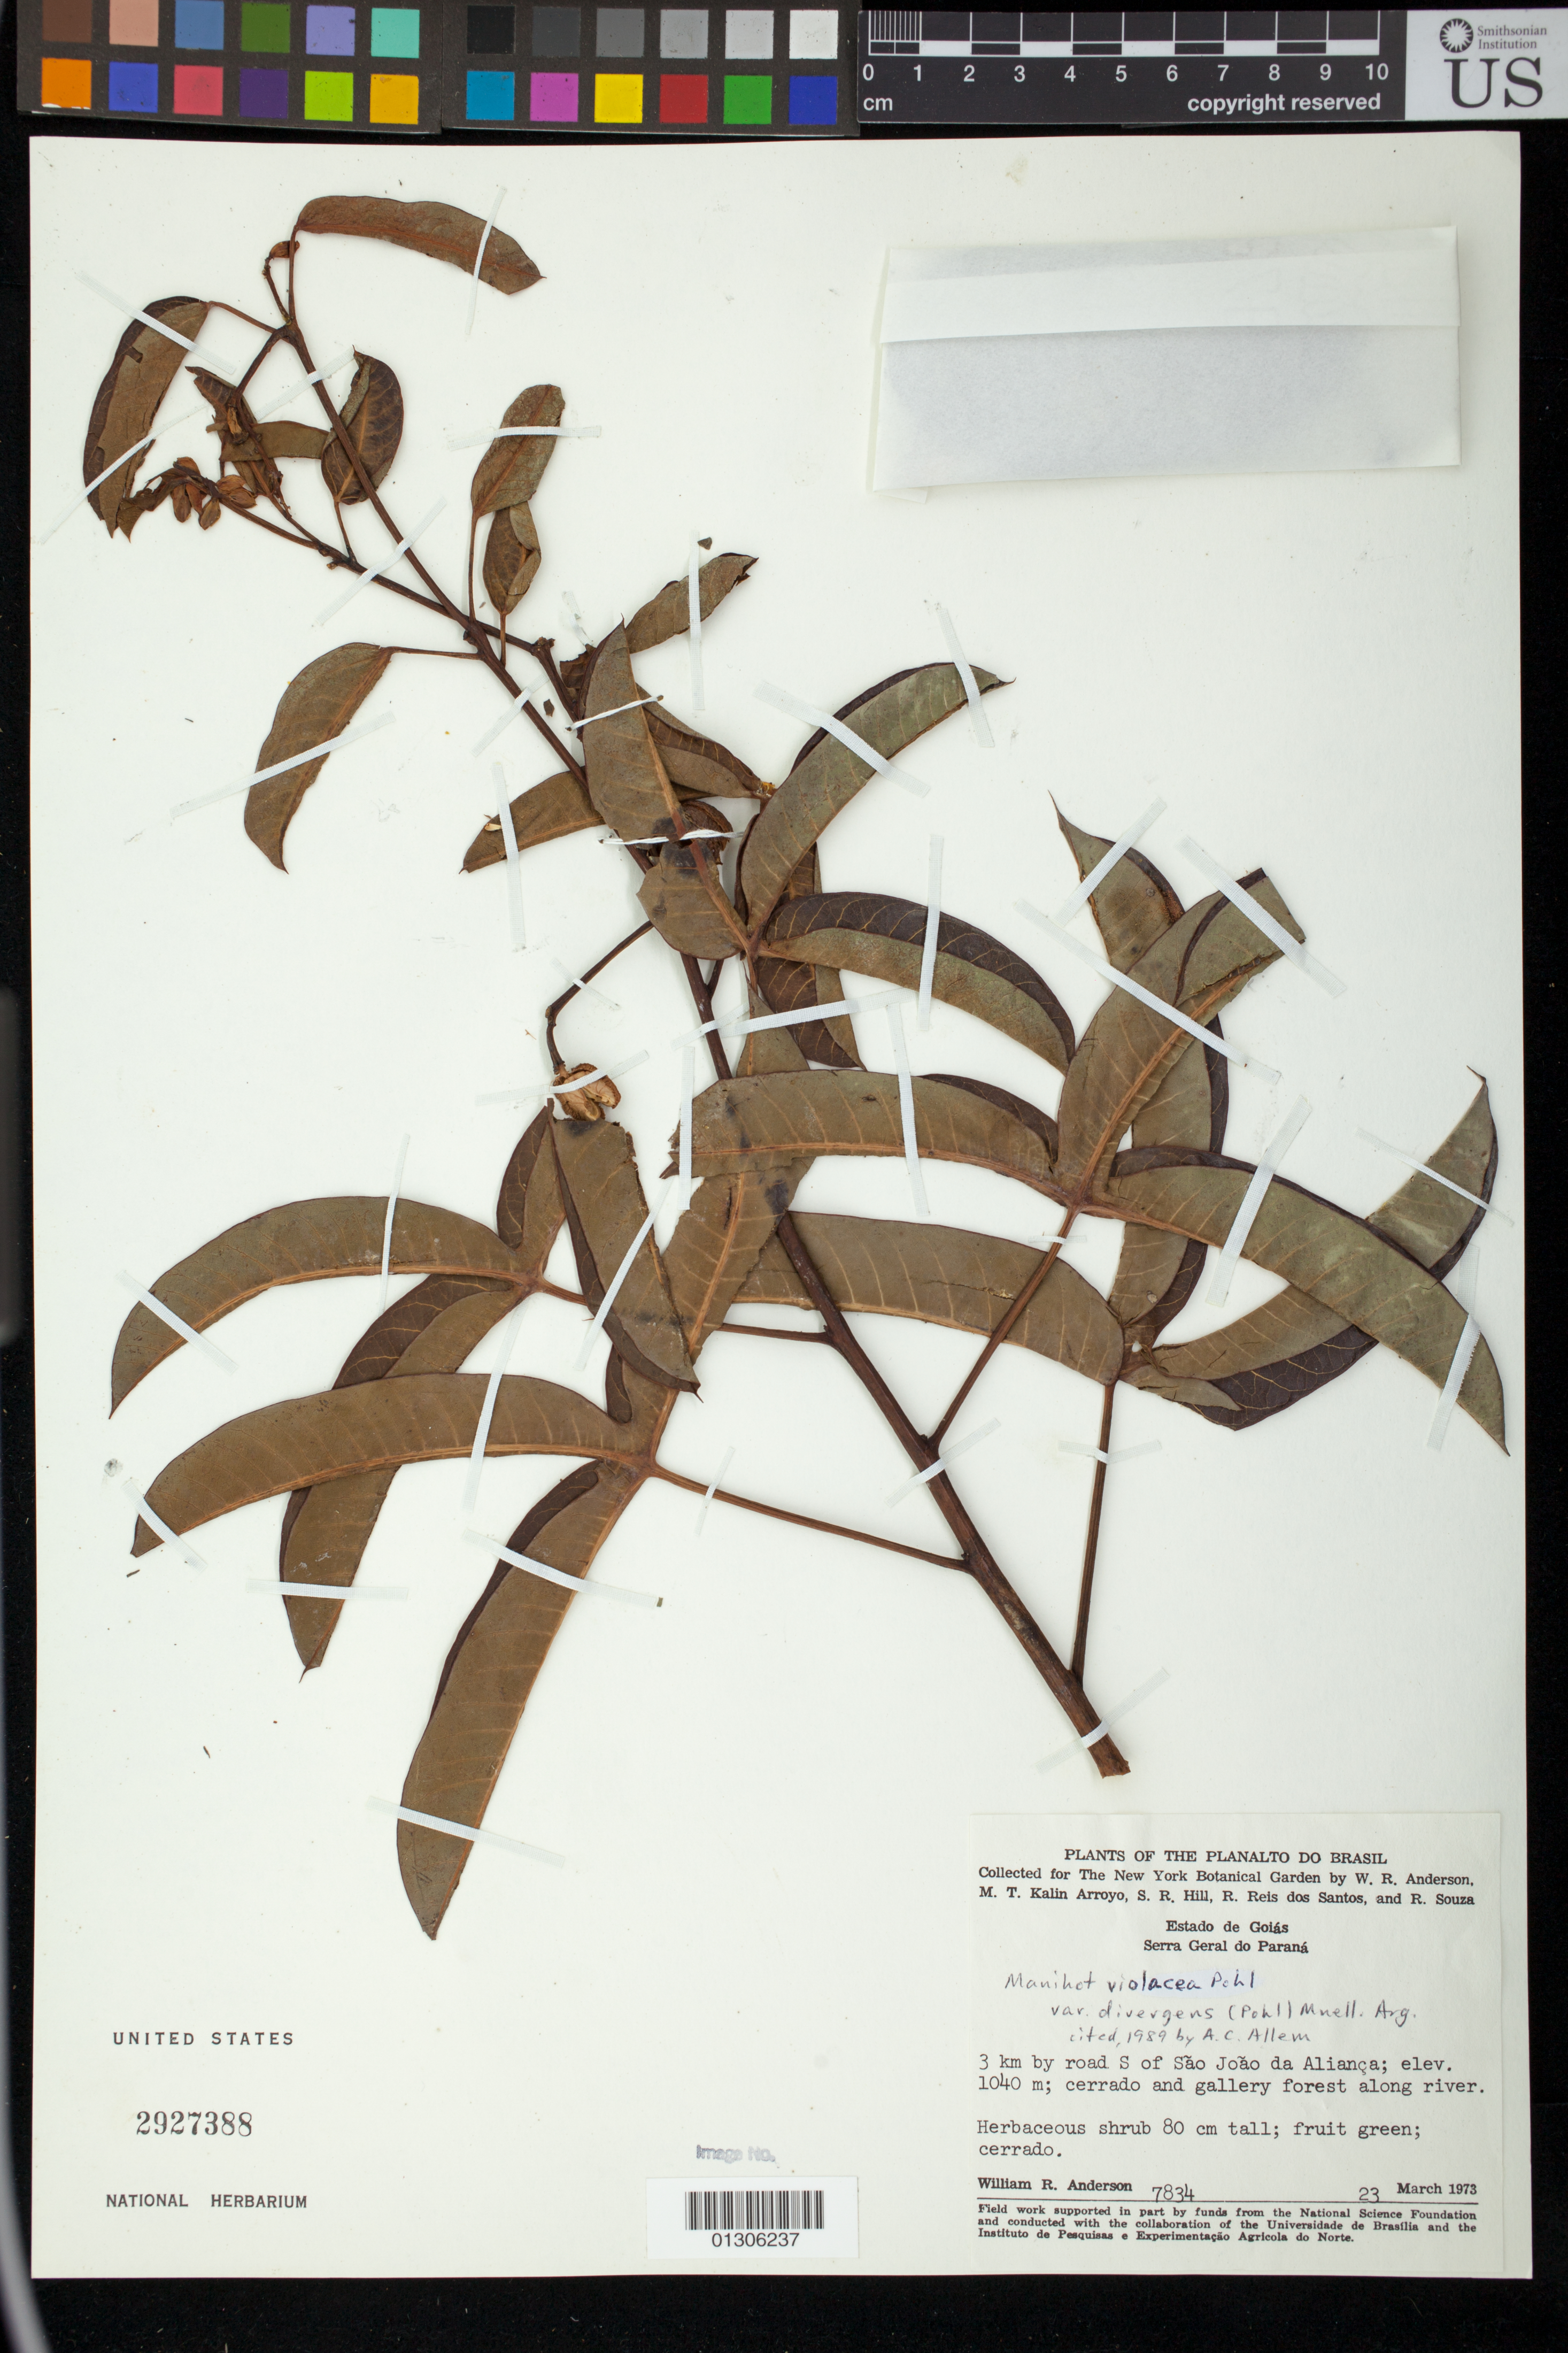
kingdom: Plantae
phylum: Tracheophyta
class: Magnoliopsida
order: Malpighiales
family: Euphorbiaceae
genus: Manihot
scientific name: Manihot divergens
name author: Pohl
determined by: Mendoza, M.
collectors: W. R. Anderson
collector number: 7834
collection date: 1973-03-23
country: Brazil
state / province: Goiás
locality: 3 km by road S of Sao Joao da Alianca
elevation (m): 1040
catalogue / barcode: US 2927388